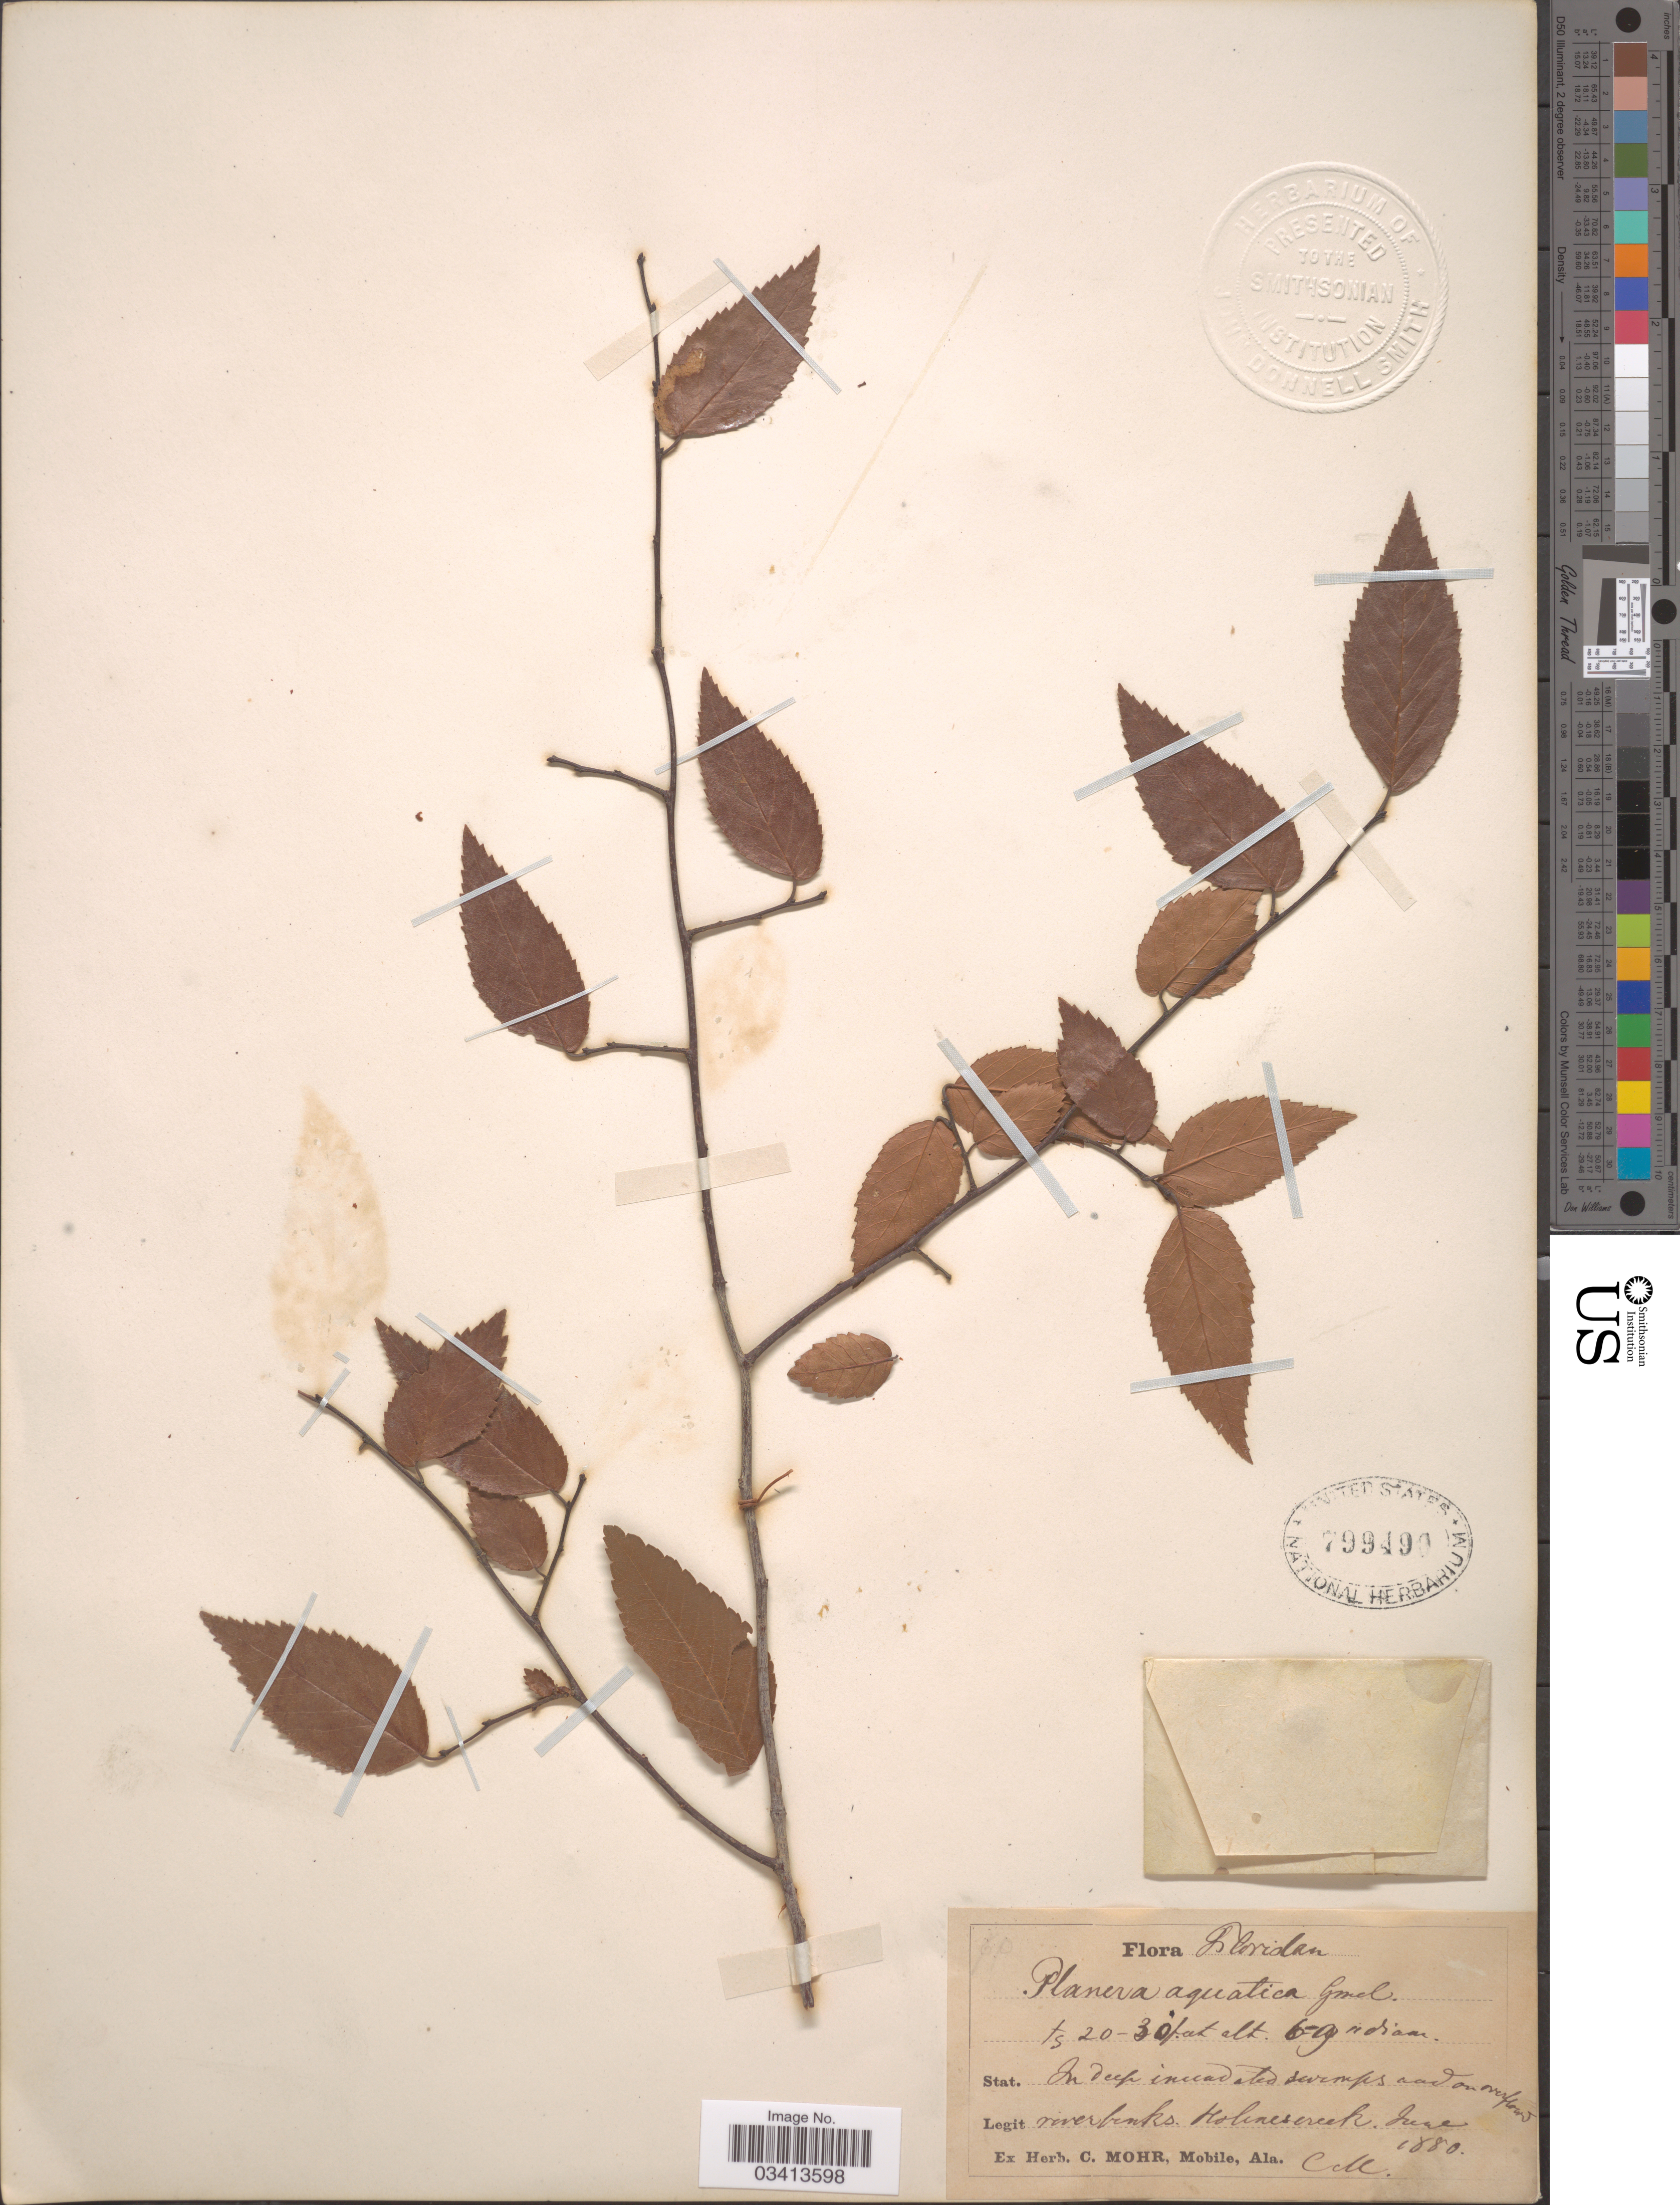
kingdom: Plantae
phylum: Tracheophyta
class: Magnoliopsida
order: Rosales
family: Ulmaceae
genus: Planera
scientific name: Planera aquatica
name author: J.F. Gmel.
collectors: ex herb. Charles Mohr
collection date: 1880-06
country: United States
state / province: Florida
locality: River banks. Holmescreek.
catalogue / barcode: US 799490